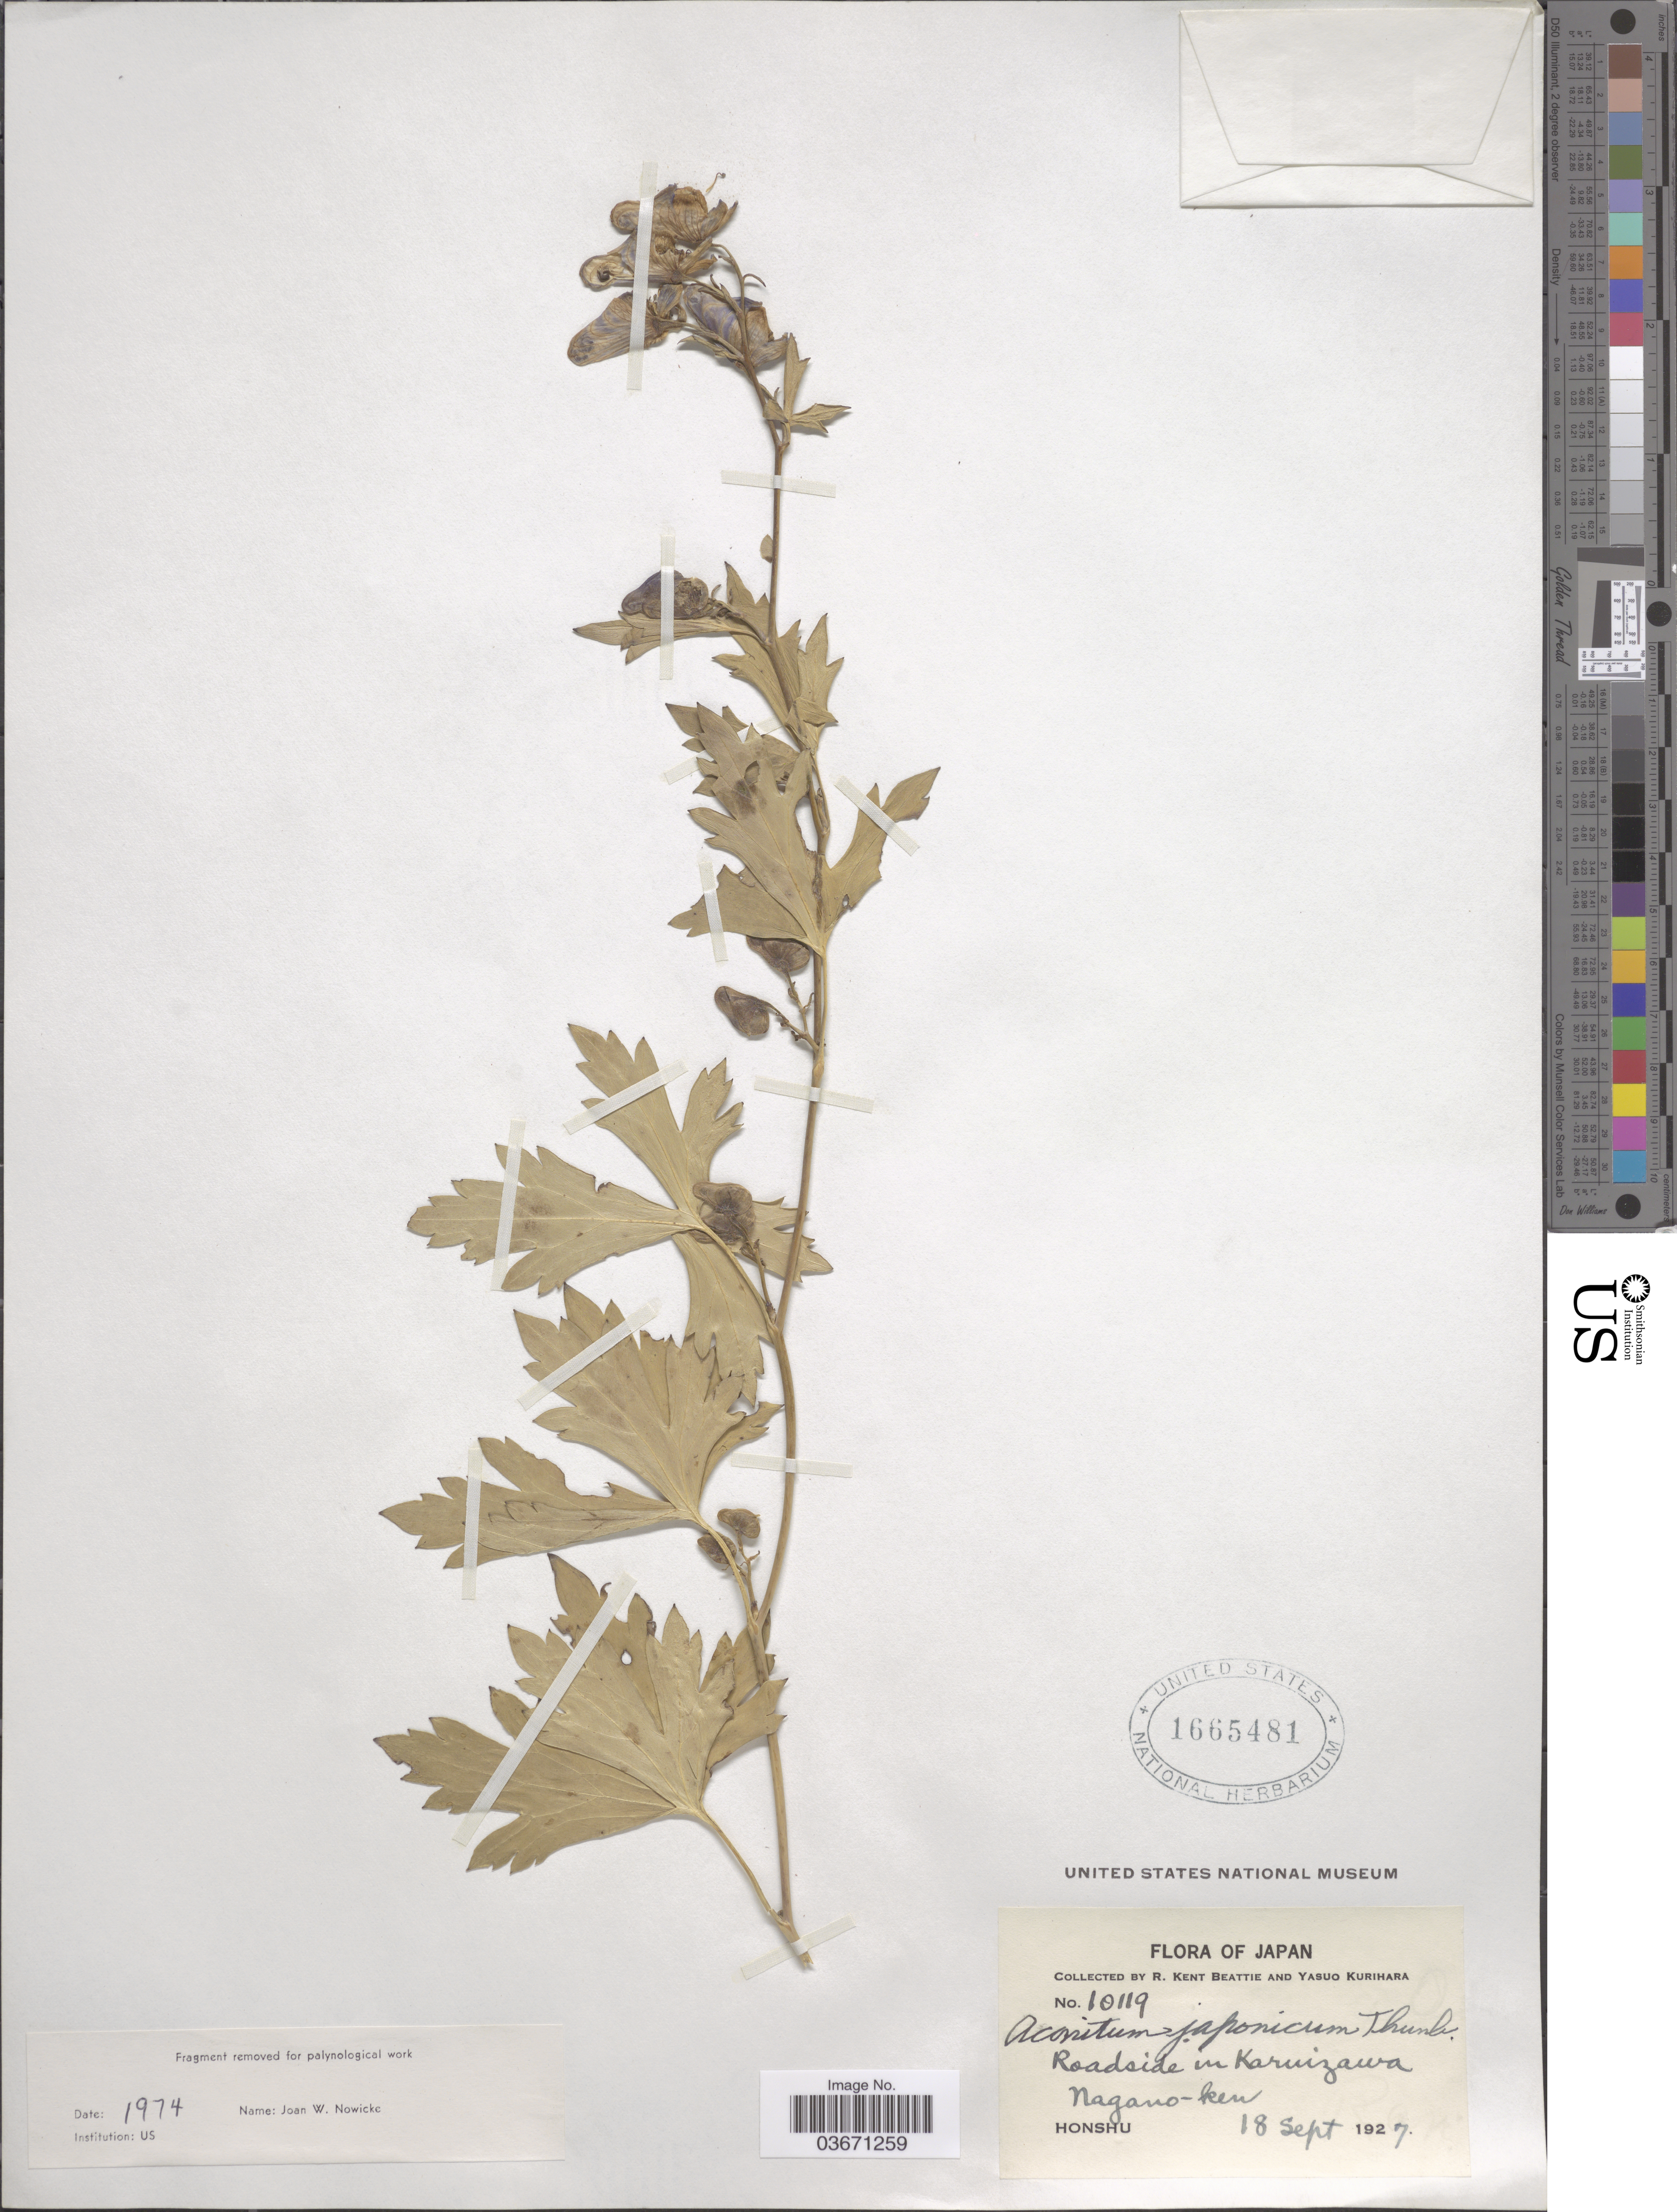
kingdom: Plantae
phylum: Tracheophyta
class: Magnoliopsida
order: Ranunculales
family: Ranunculaceae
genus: Aconitum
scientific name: Aconitum japonicum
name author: Thunb.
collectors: R. K. Beattie & Y. Kurihara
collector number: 10119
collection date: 1927-09-18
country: Japan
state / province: Nagano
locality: Roadside in Karuizawa Nagano-ken. Honshu.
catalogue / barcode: US 1665481